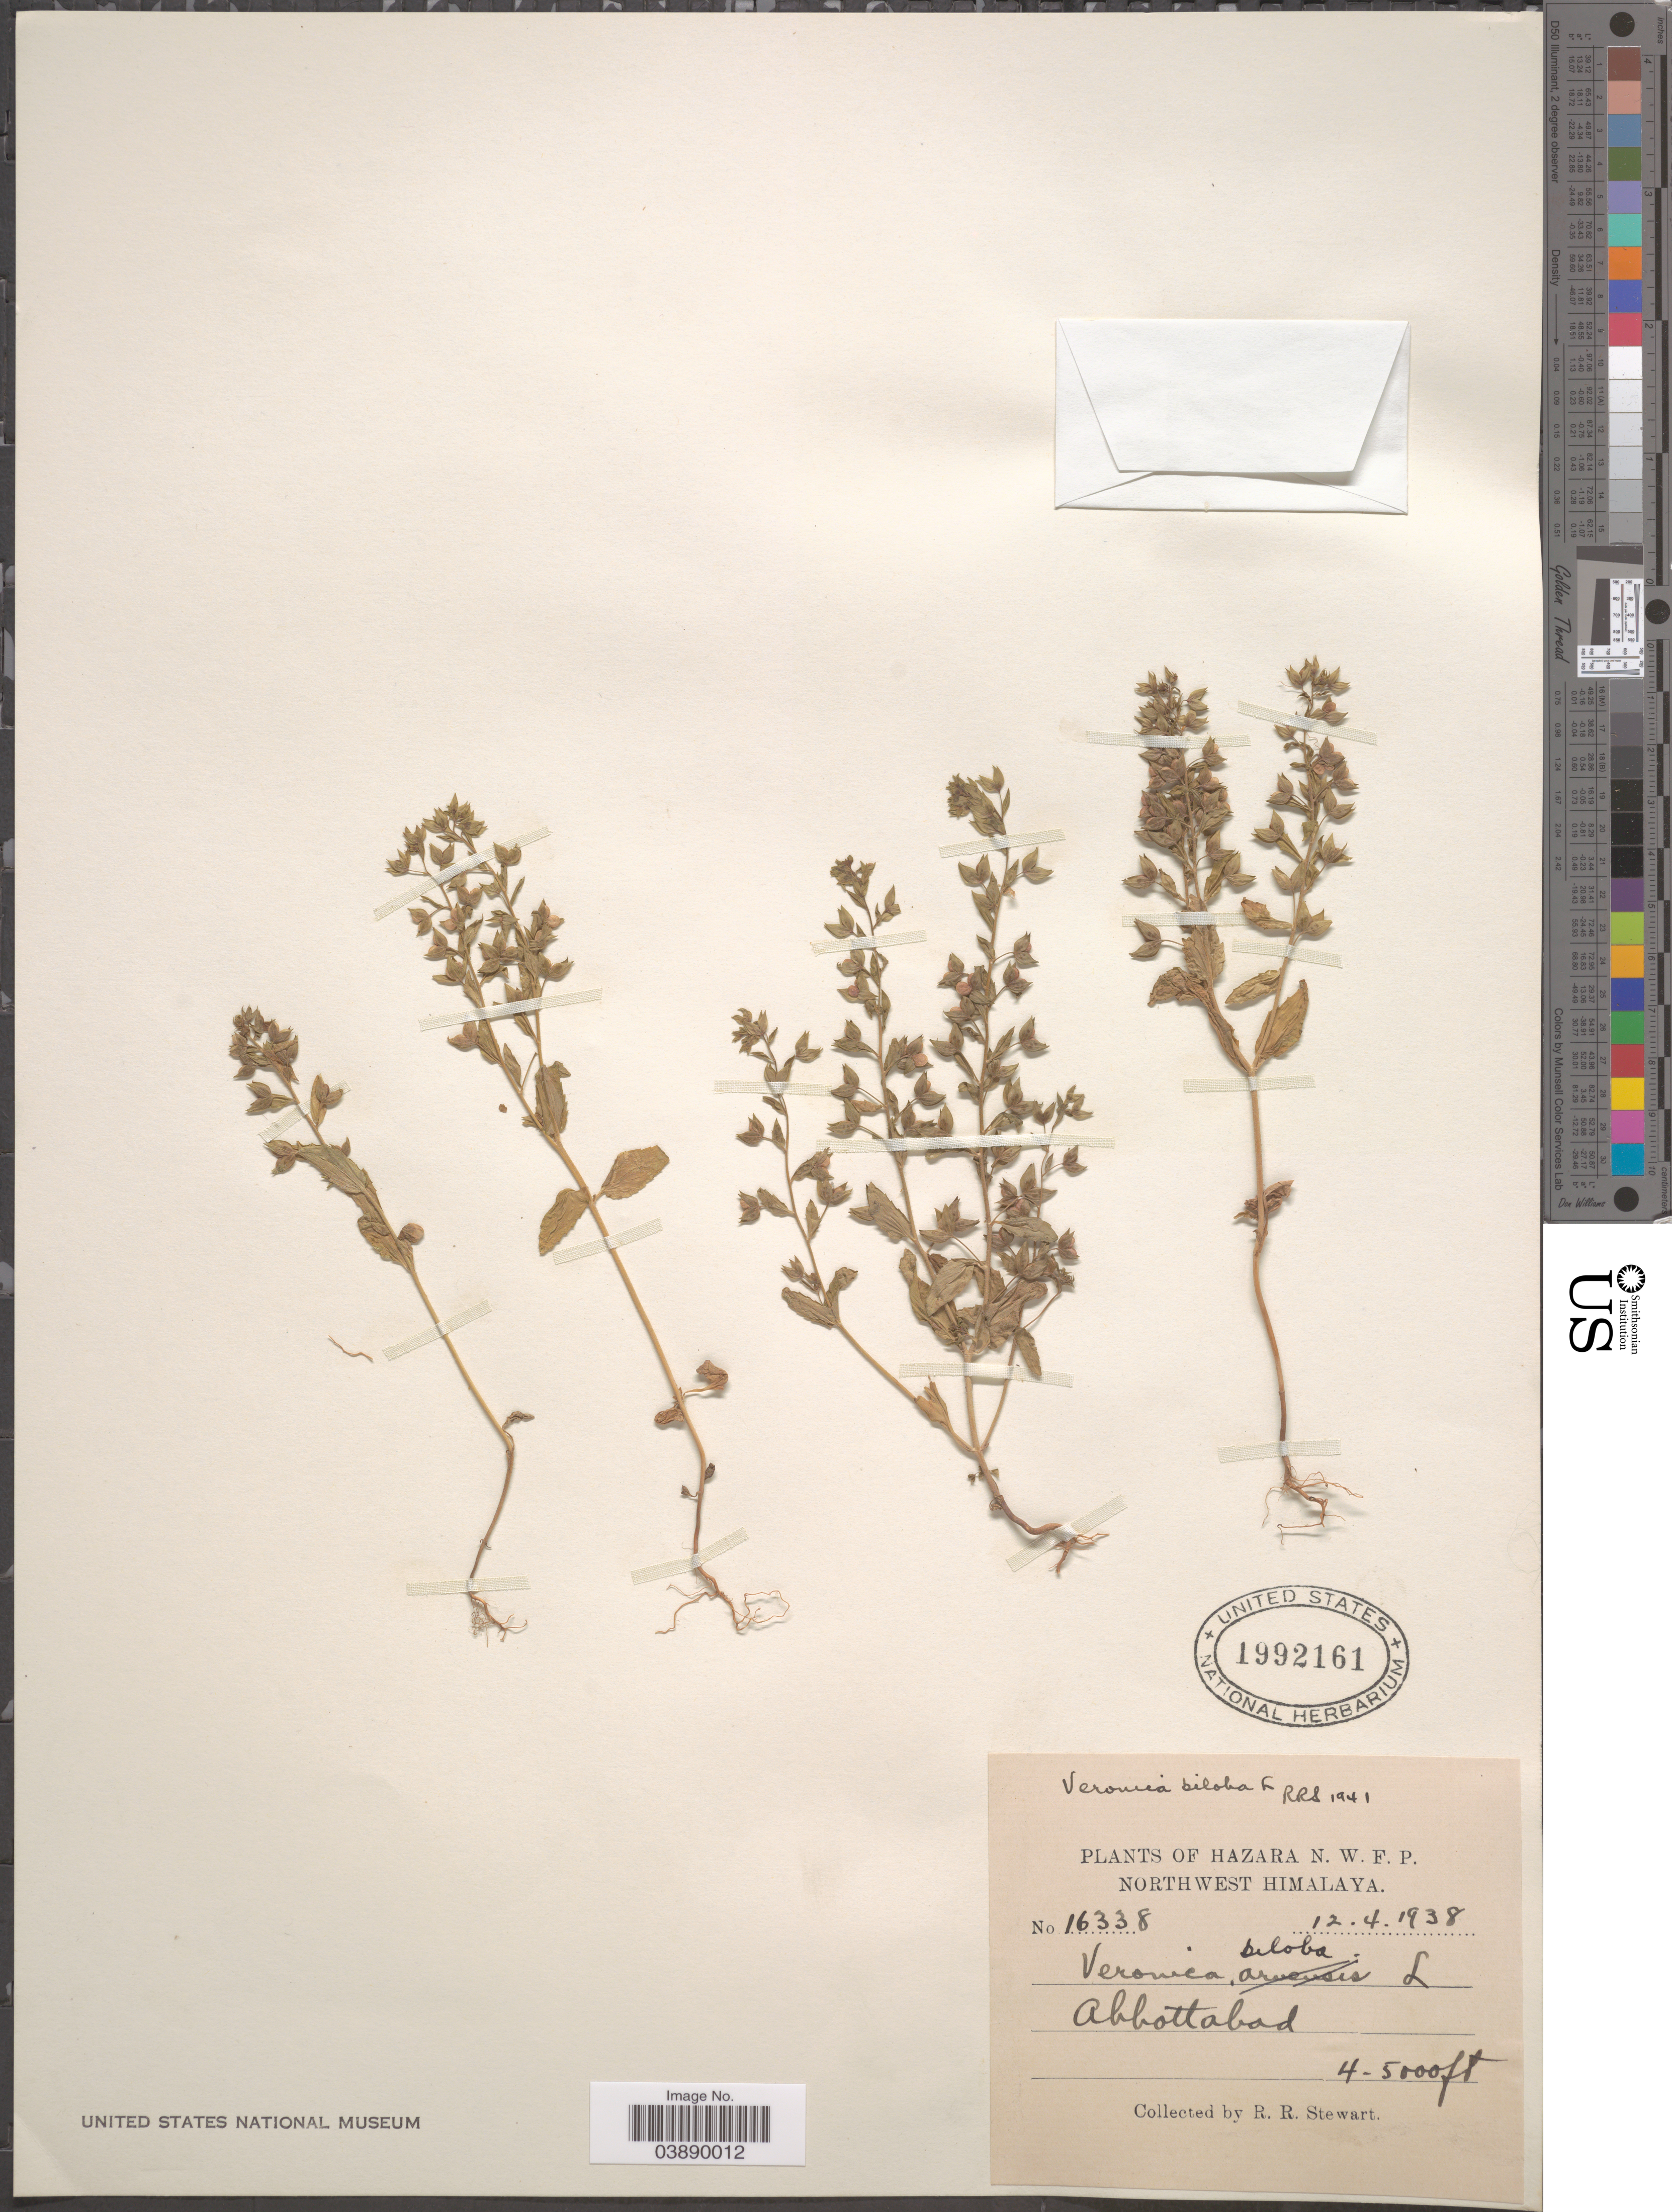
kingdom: Plantae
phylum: Tracheophyta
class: Magnoliopsida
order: Lamiales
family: Plantaginaceae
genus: Veronica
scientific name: Veronica biloba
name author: Schreb. ex L.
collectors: R. Stewart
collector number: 16338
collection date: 1938-04-12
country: Pakistan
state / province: Khyber Pakhtunkhwa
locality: Hazara N. W. F. P. Northwest Himalaya. Abbottabad.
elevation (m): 1219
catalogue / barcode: US 1992161